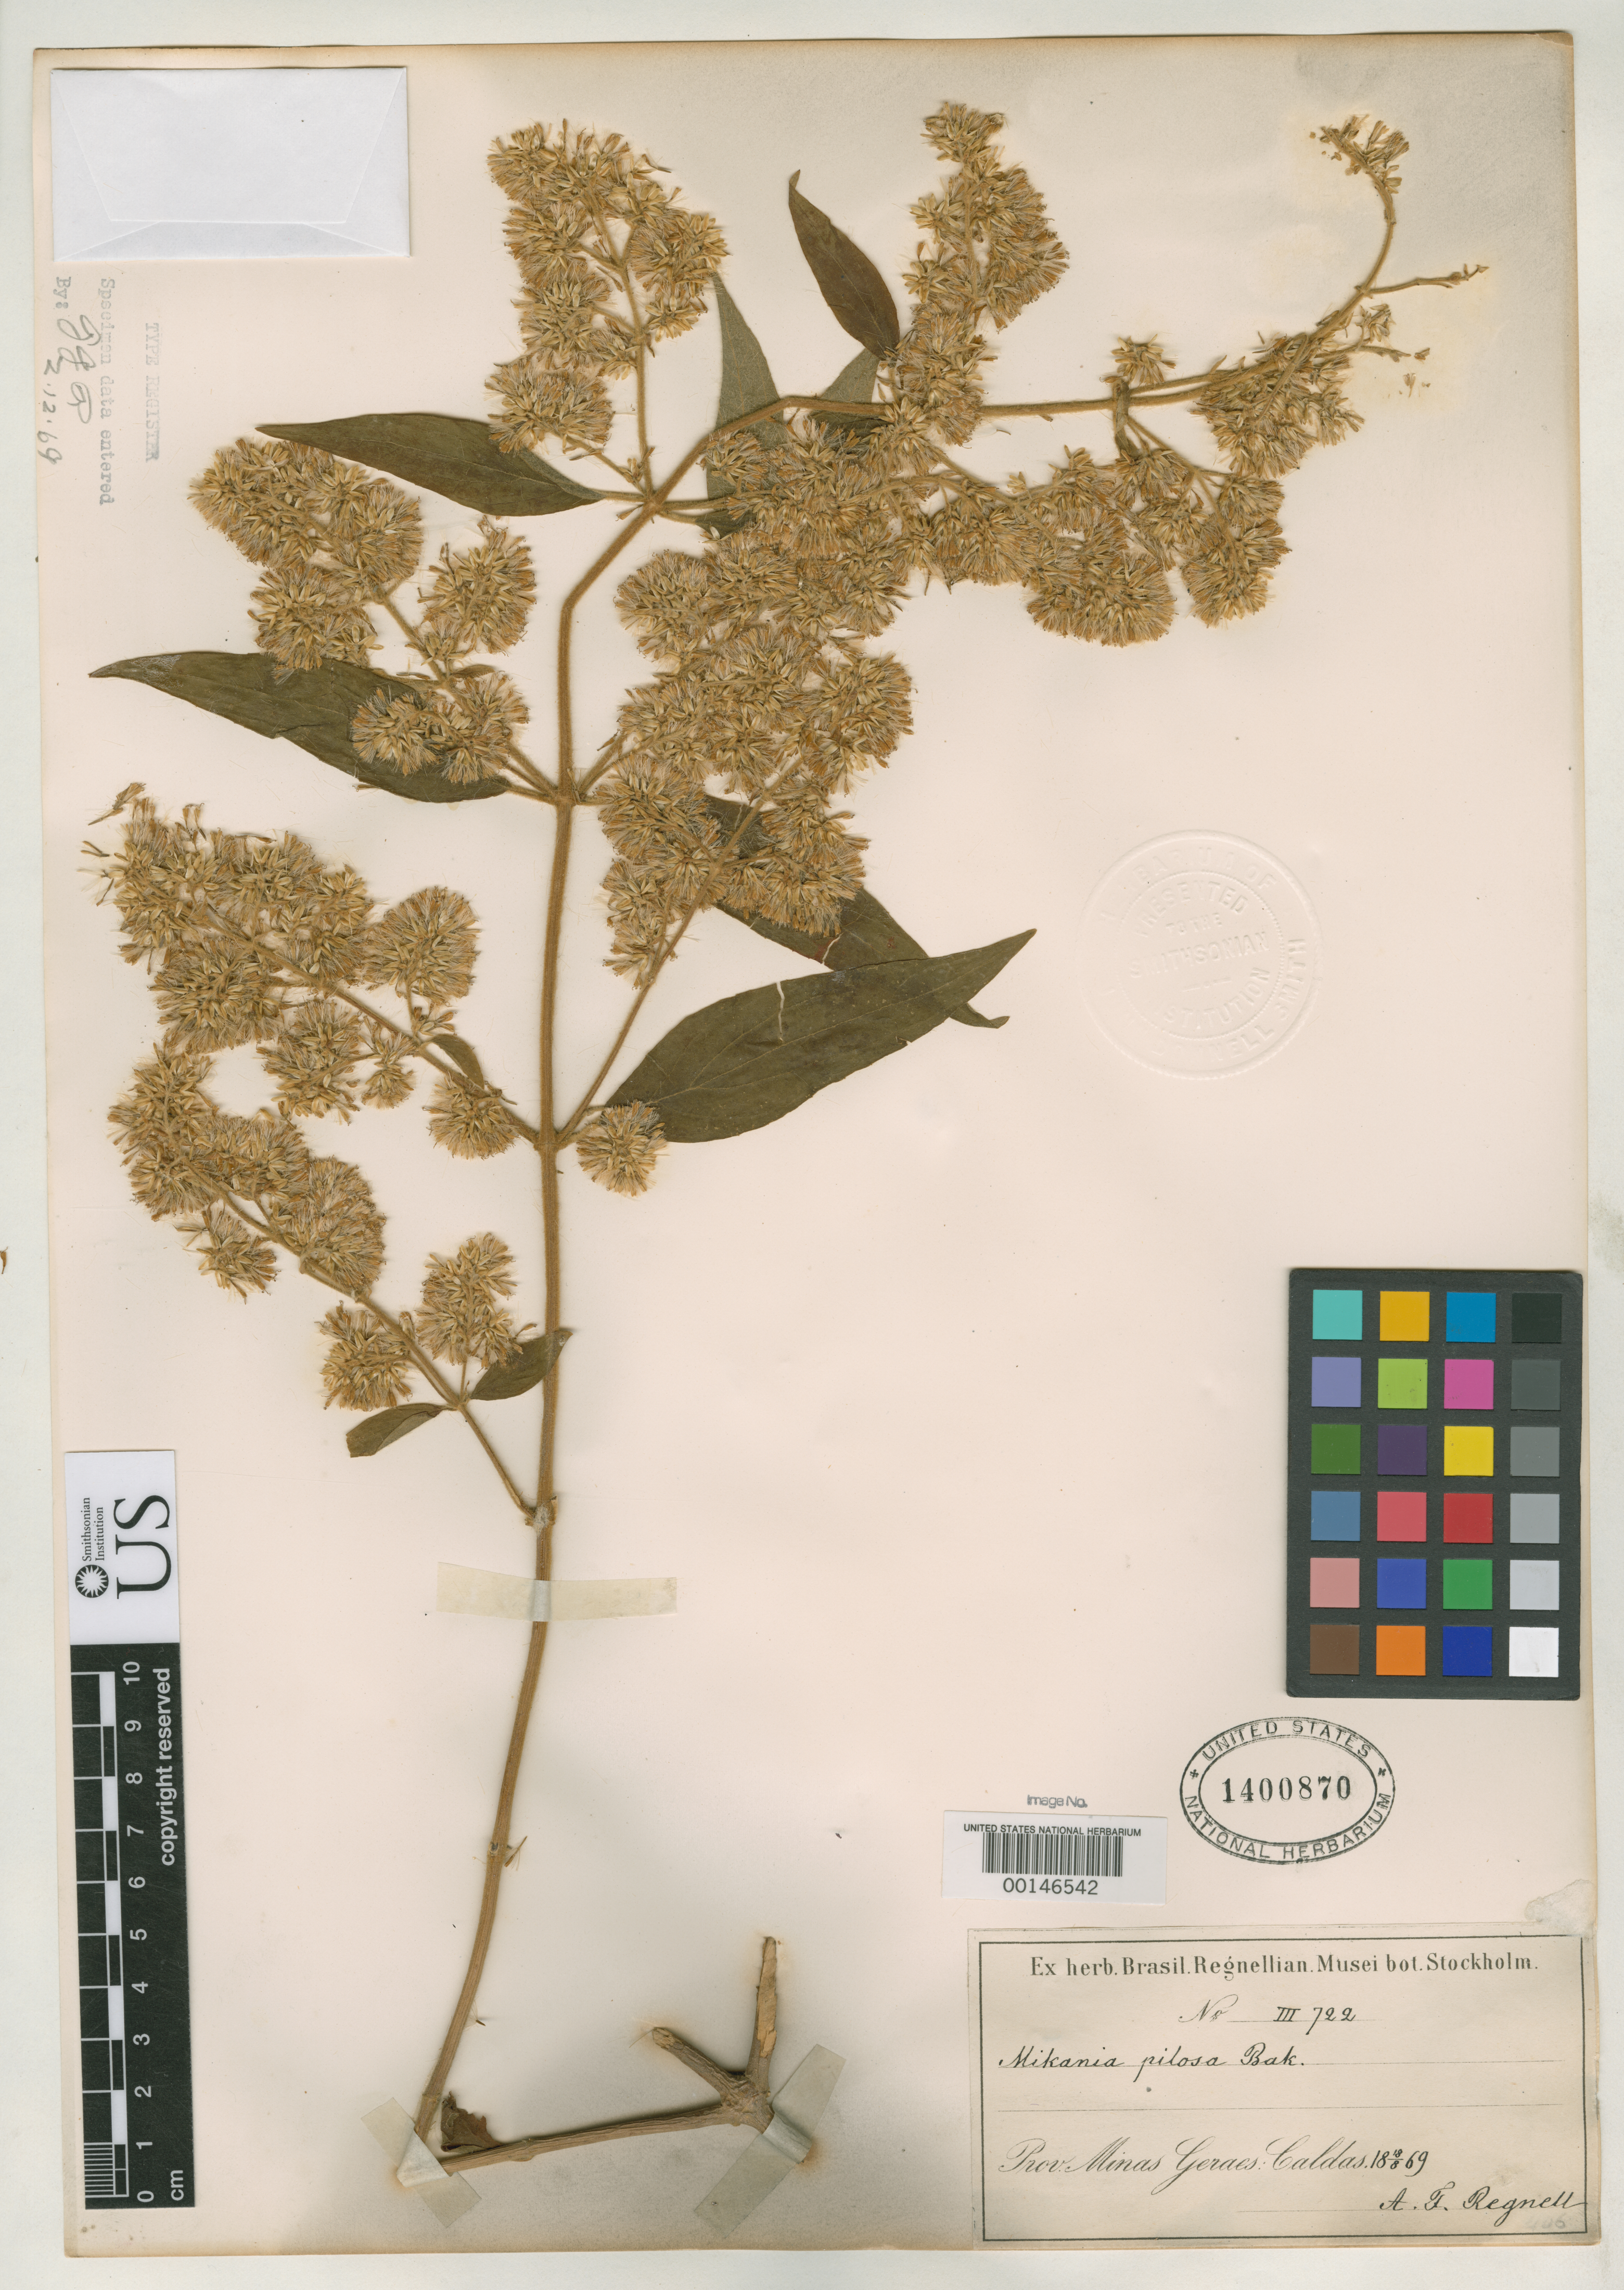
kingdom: Plantae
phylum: Tracheophyta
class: Magnoliopsida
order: Asterales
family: Asteraceae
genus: Mikania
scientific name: Mikania pilosa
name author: Baker in Mart.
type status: Isosyntype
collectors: A. F. Regnell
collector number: III 722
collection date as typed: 18 Aug 1869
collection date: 1869-08-18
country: Brazil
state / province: Minas Gerais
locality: Caldas.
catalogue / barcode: US 1400870